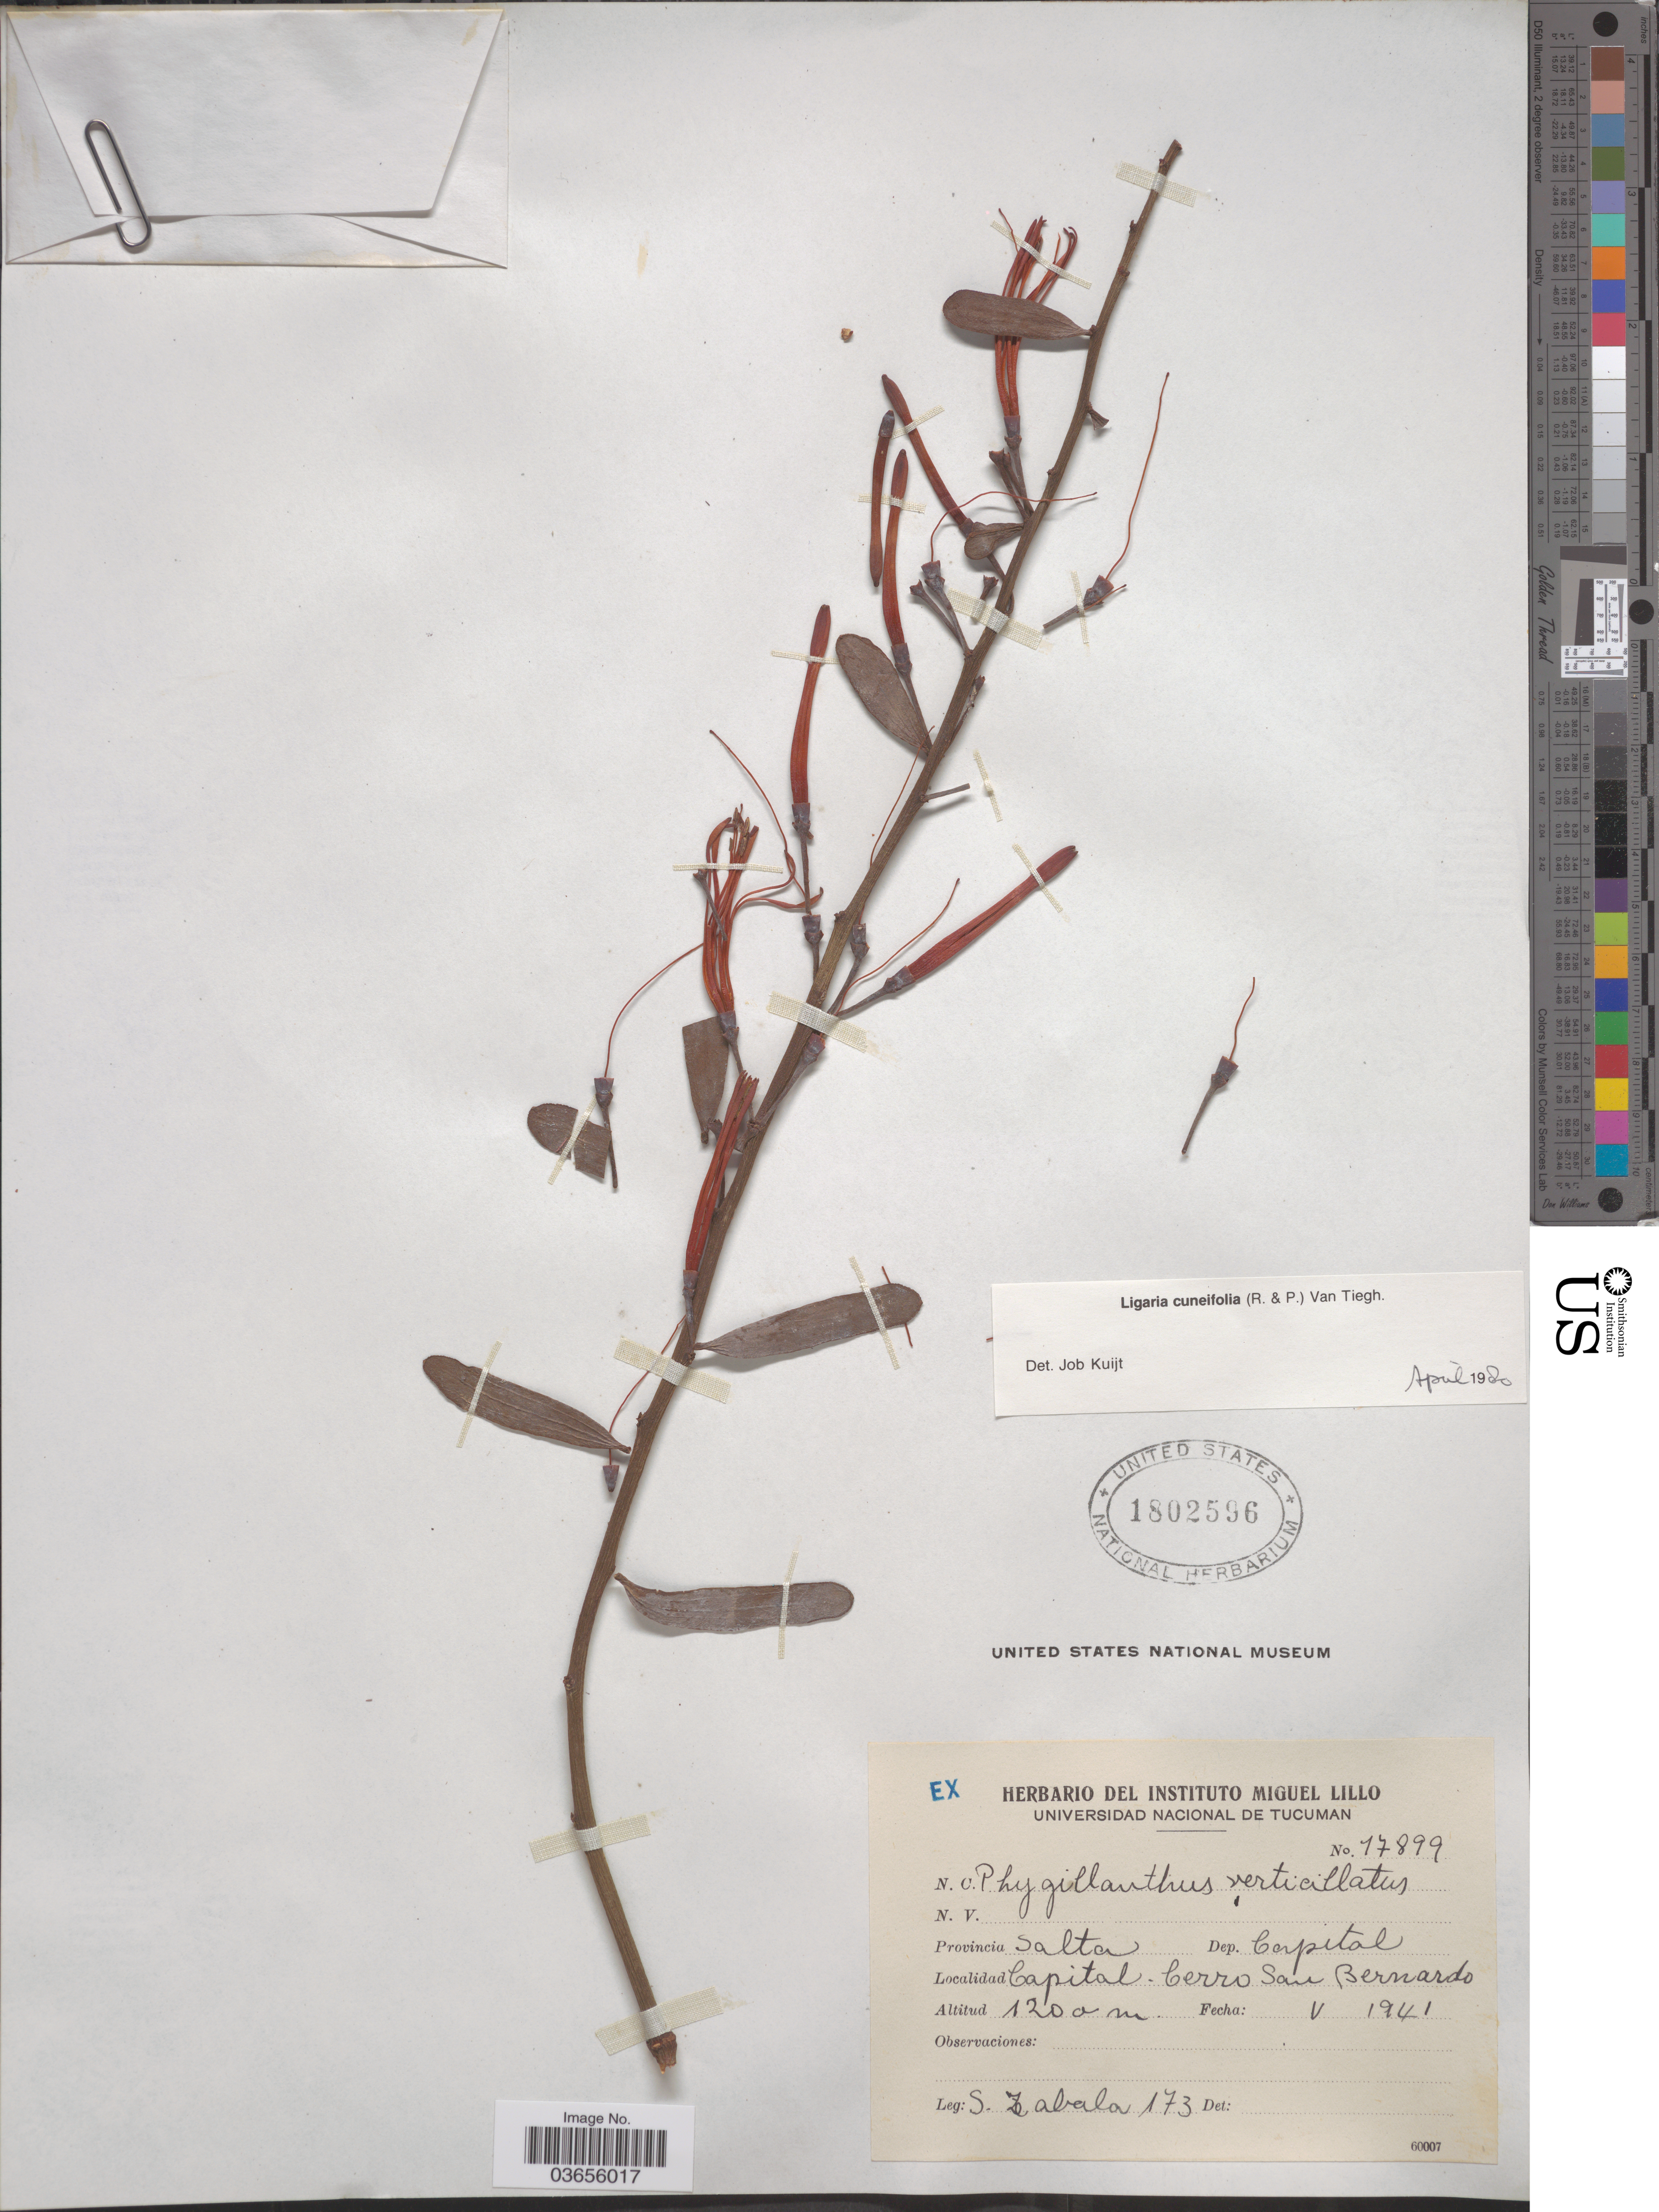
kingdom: Plantae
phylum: Tracheophyta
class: Magnoliopsida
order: Santalales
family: Loranthaceae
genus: Ligaria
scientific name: Ligaria cuneifolia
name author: (Ruiz & Pav.) Tiegh.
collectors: S. Zabala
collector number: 173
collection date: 1941-05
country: Argentina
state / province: Salta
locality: Dep. Capital. Cerro San Bernardo.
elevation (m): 1200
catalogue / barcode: US 1802596